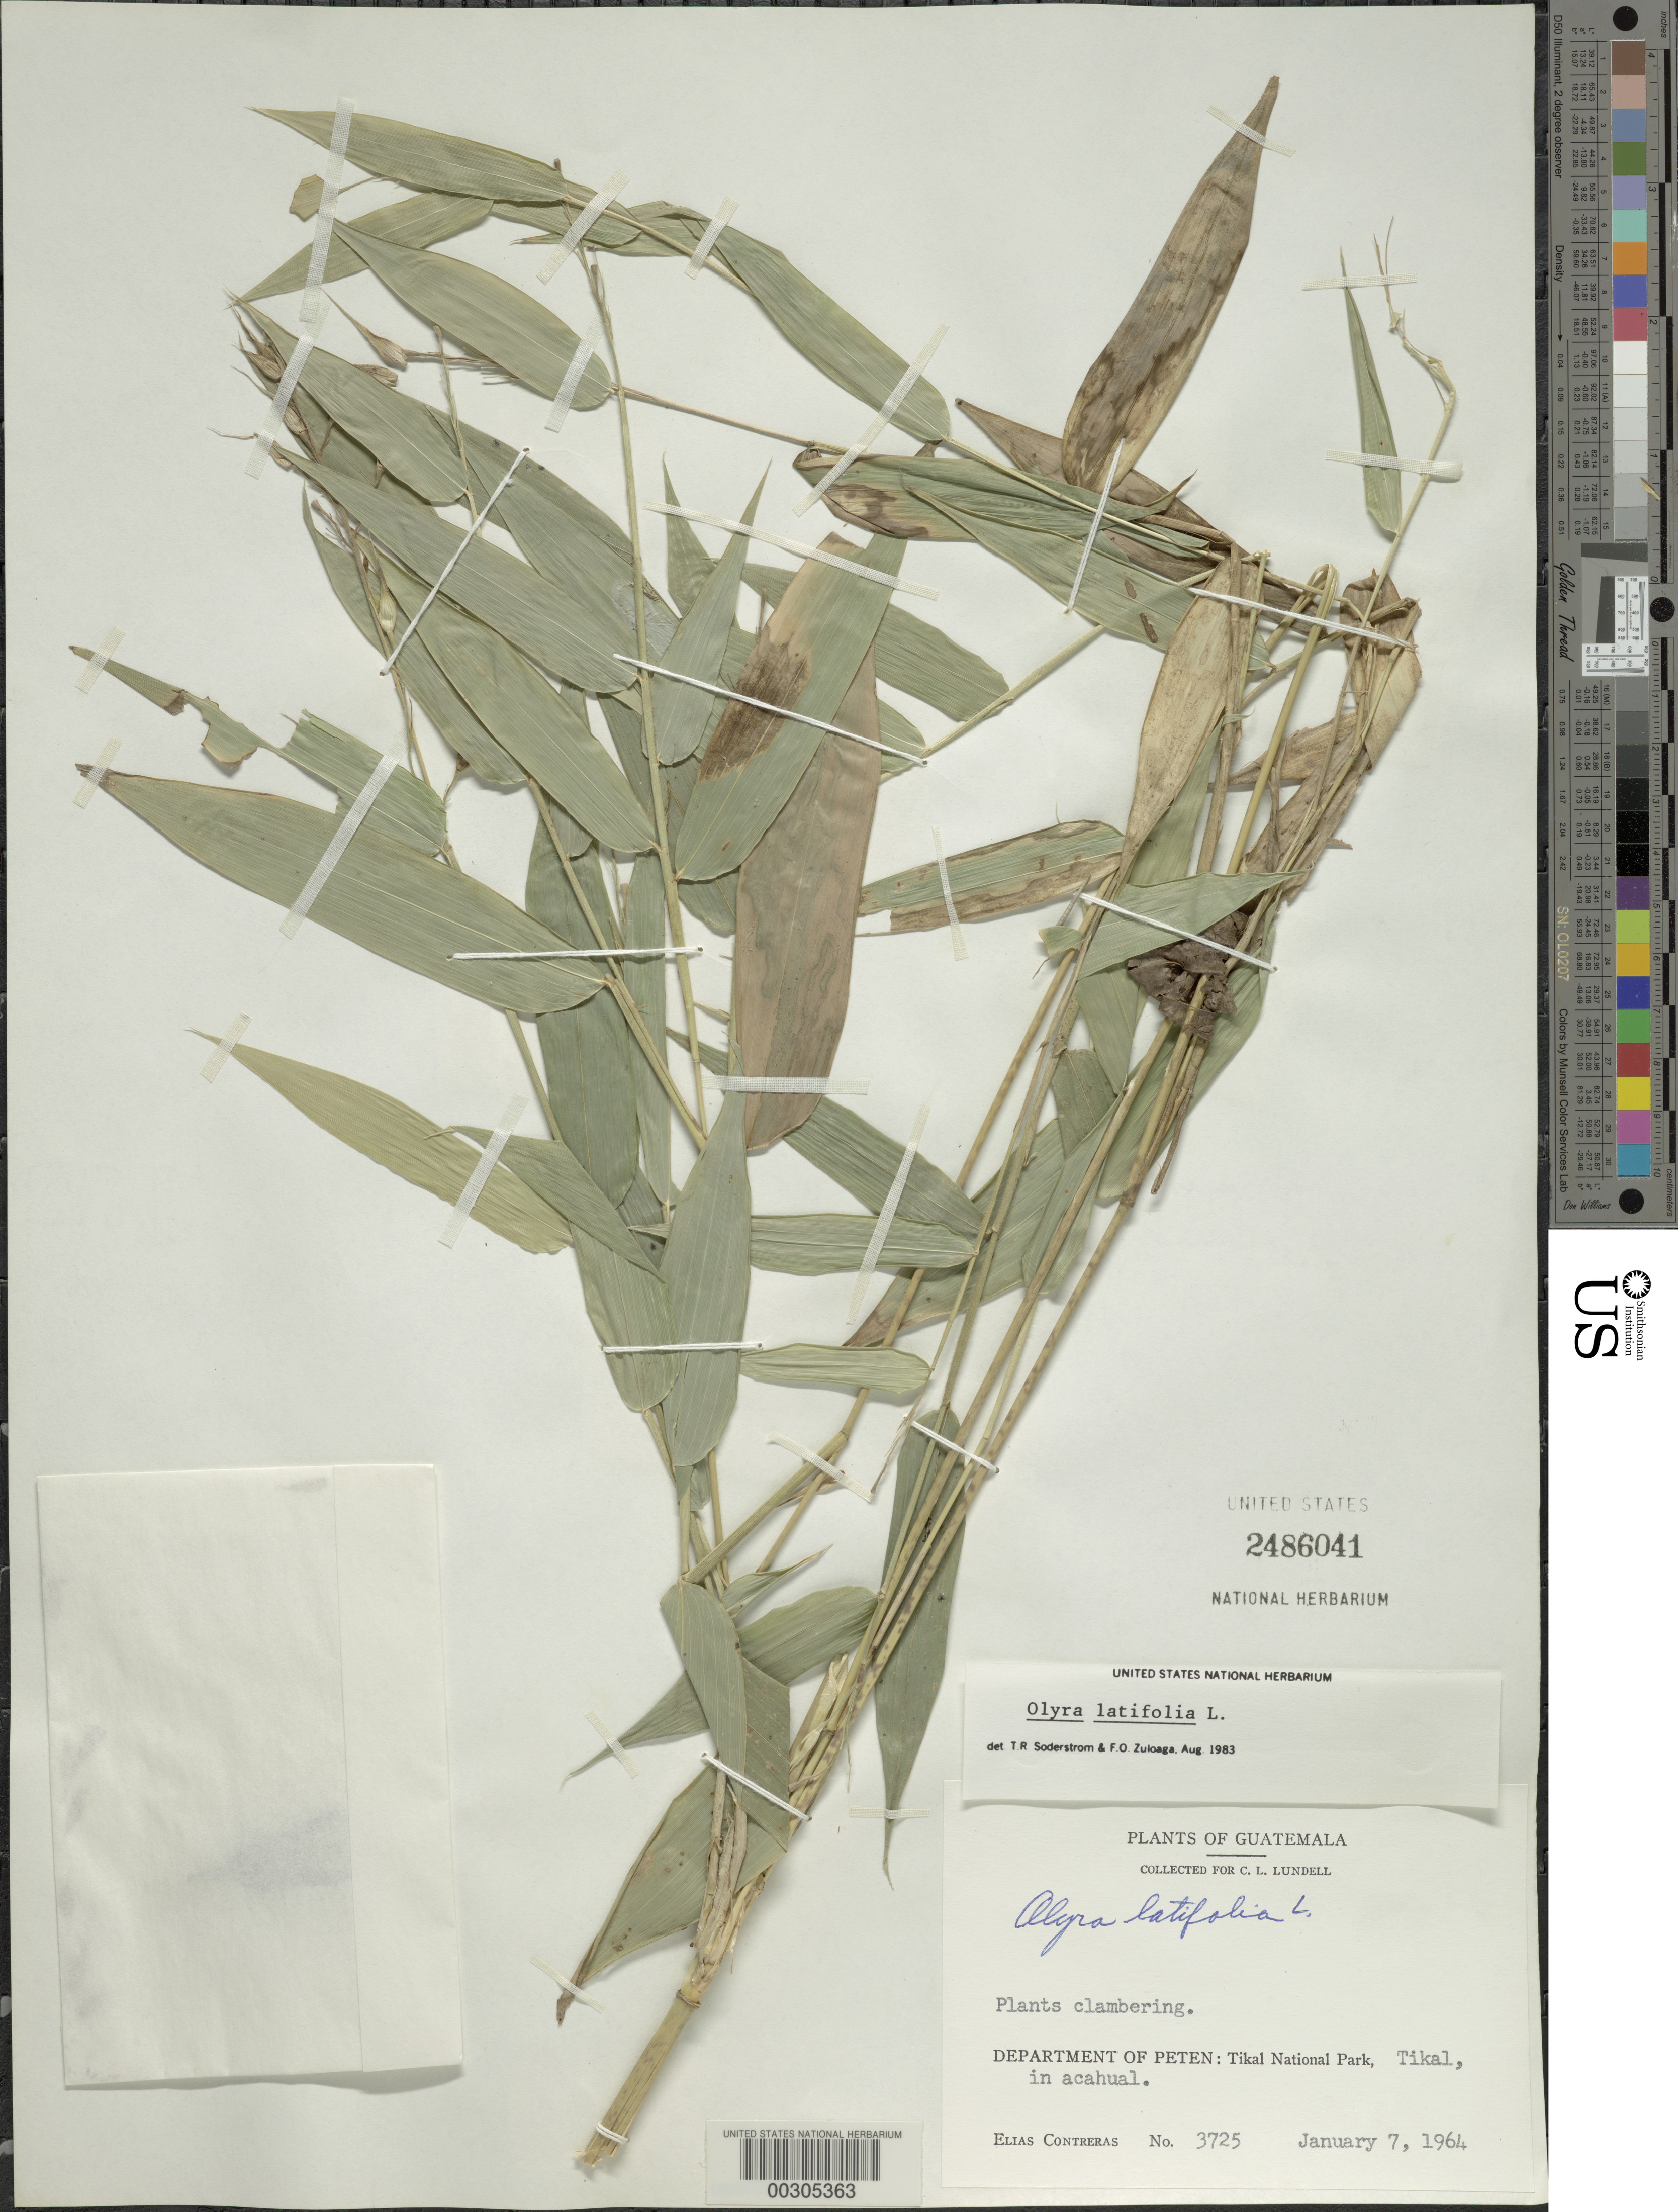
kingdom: Plantae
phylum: Tracheophyta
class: Liliopsida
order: Poales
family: Poaceae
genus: Olyra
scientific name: Olyra latifolia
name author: L.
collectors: E. Contreras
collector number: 3725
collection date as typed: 07 Jan 1964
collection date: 1964-01-07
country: Guatemala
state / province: El Petén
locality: Tikal National Park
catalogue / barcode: US 2486041